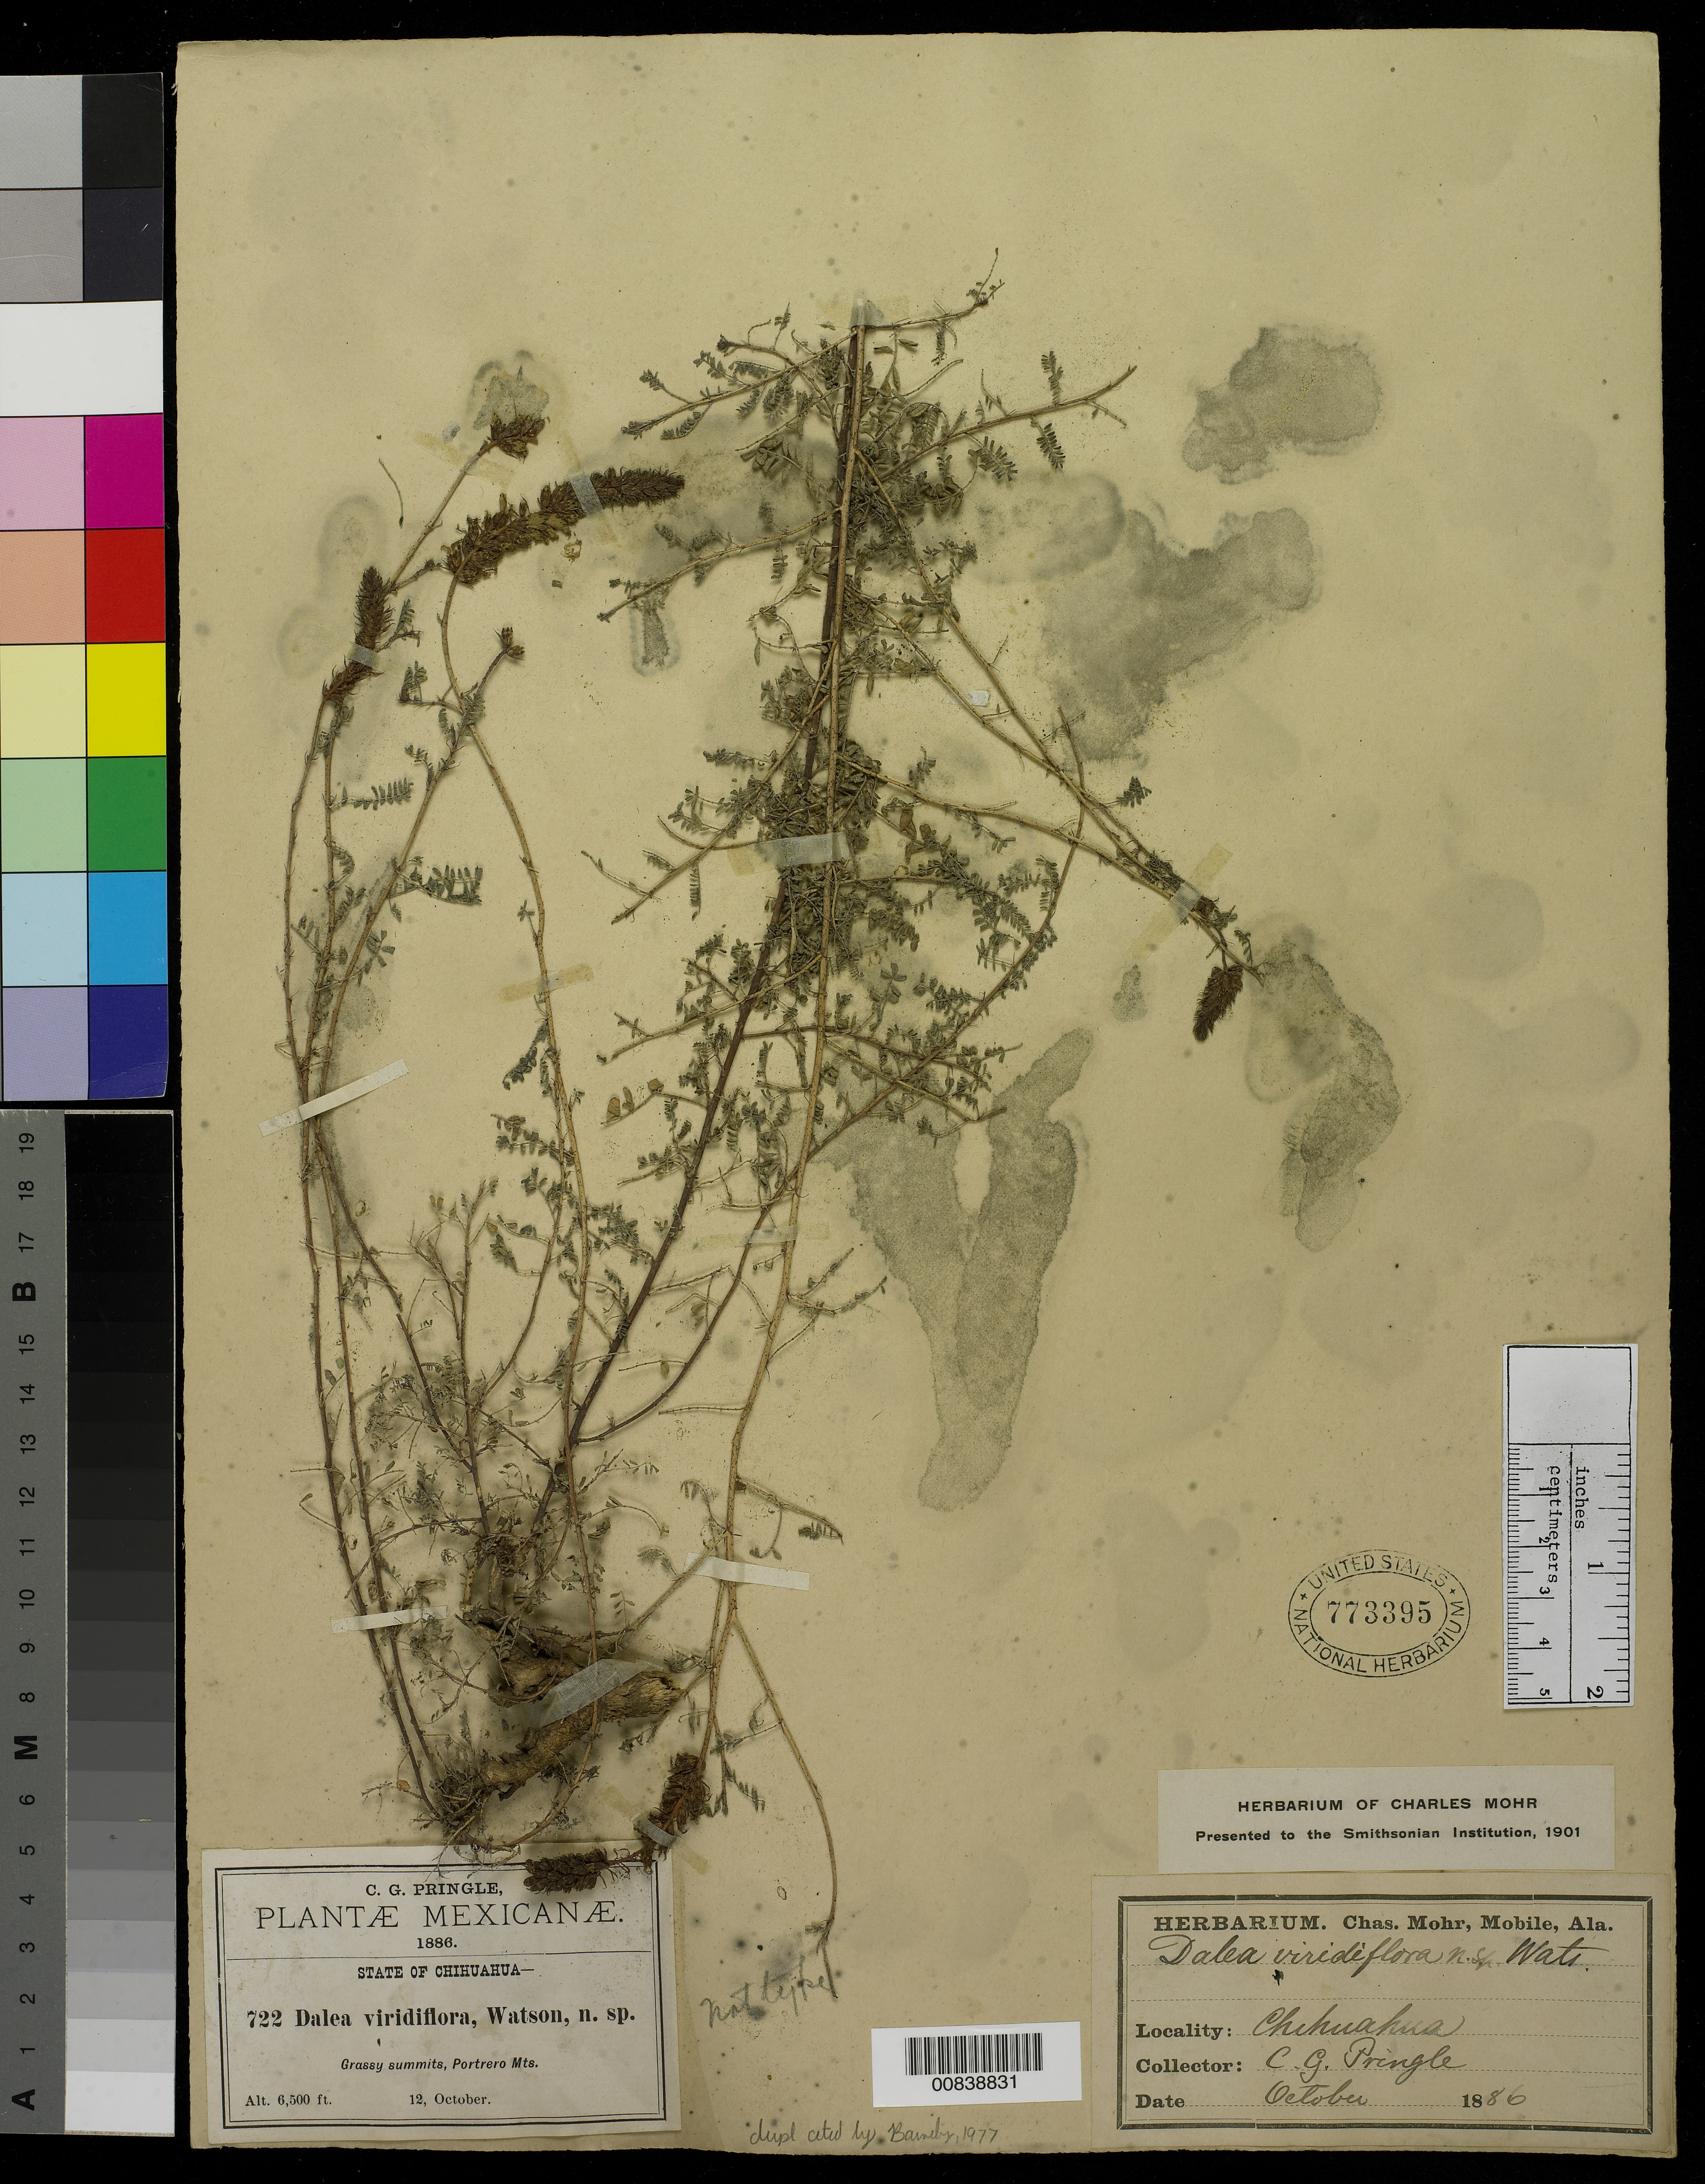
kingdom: Plantae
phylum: Tracheophyta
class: Magnoliopsida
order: Fabales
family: Fabaceae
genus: Dalea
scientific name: Dalea viridiflora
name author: S. Watson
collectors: C. G. Pringle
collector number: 722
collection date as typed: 12 Oct 1886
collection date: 1886-10-12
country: Mexico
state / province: Chihuahua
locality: Portrero Mts., Chihuahua.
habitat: Grassy summits.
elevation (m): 1981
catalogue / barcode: US 773395